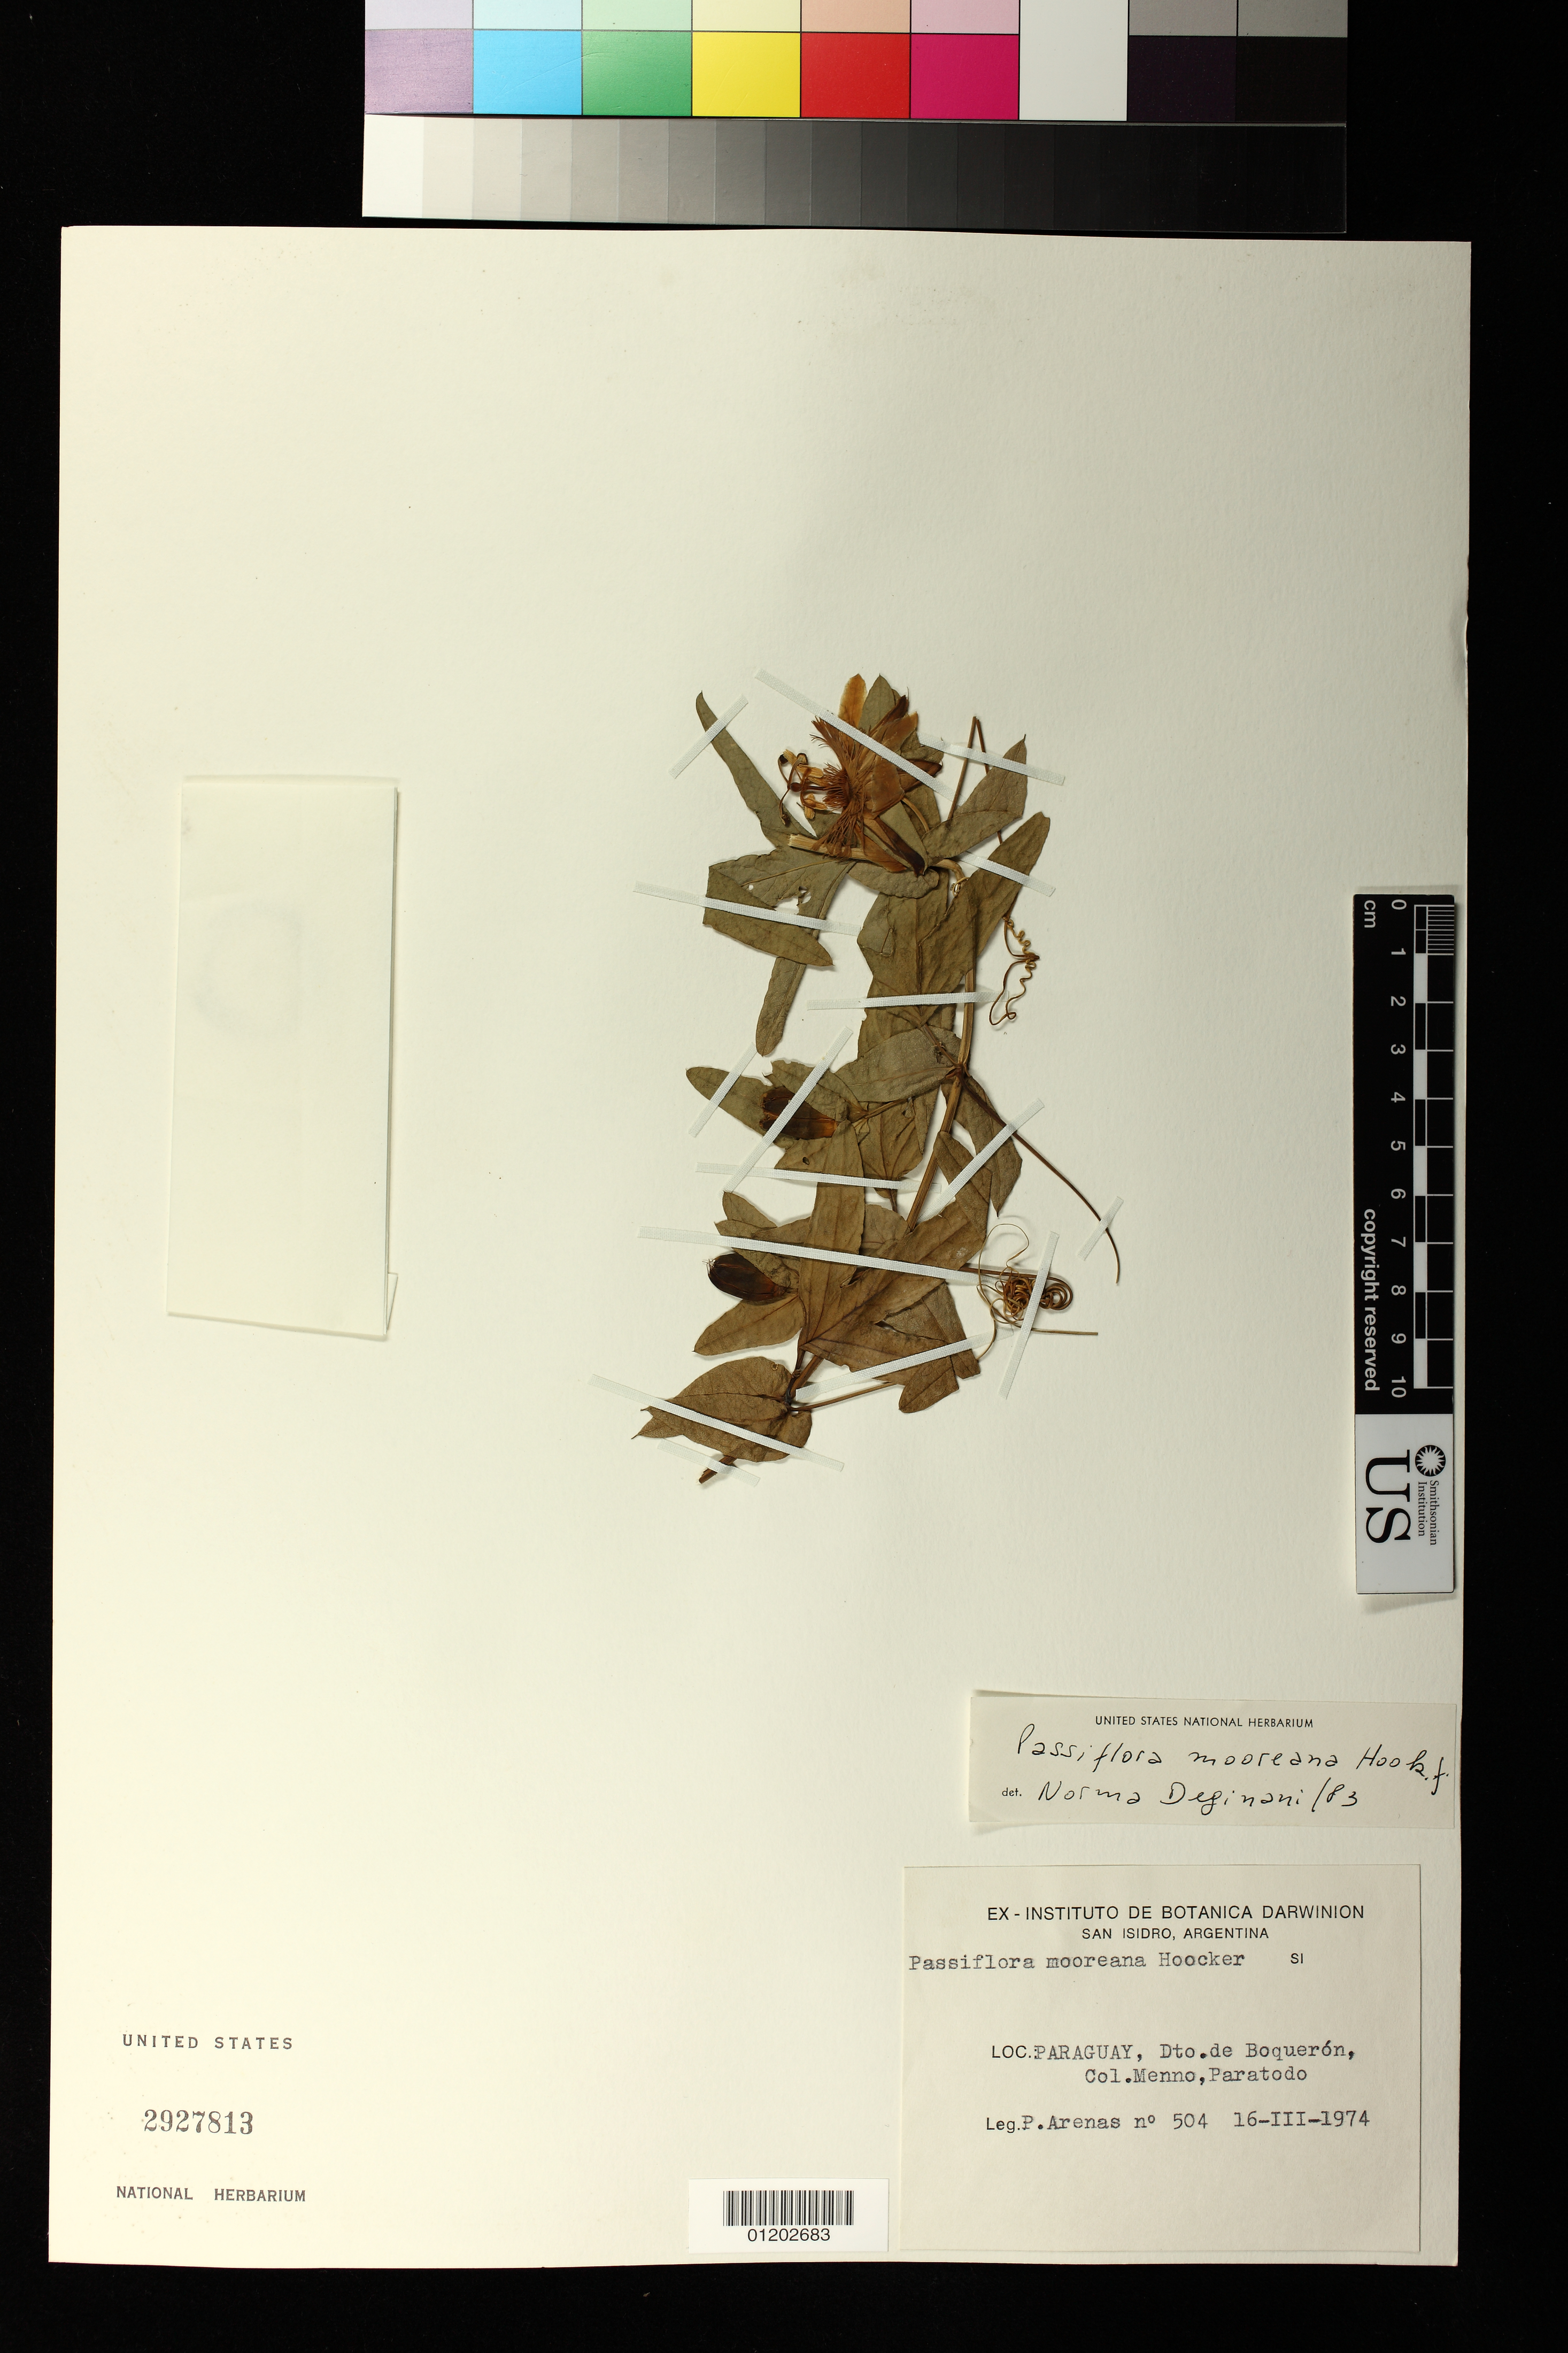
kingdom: Plantae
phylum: Tracheophyta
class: Magnoliopsida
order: Malpighiales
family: Passifloraceae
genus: Passiflora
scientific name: Passiflora mooreana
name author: Hook. f.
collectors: P. Arenas R.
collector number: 504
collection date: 1974-03-16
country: Paraguay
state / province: Boquerón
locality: Menno Colony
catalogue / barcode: US 2927813